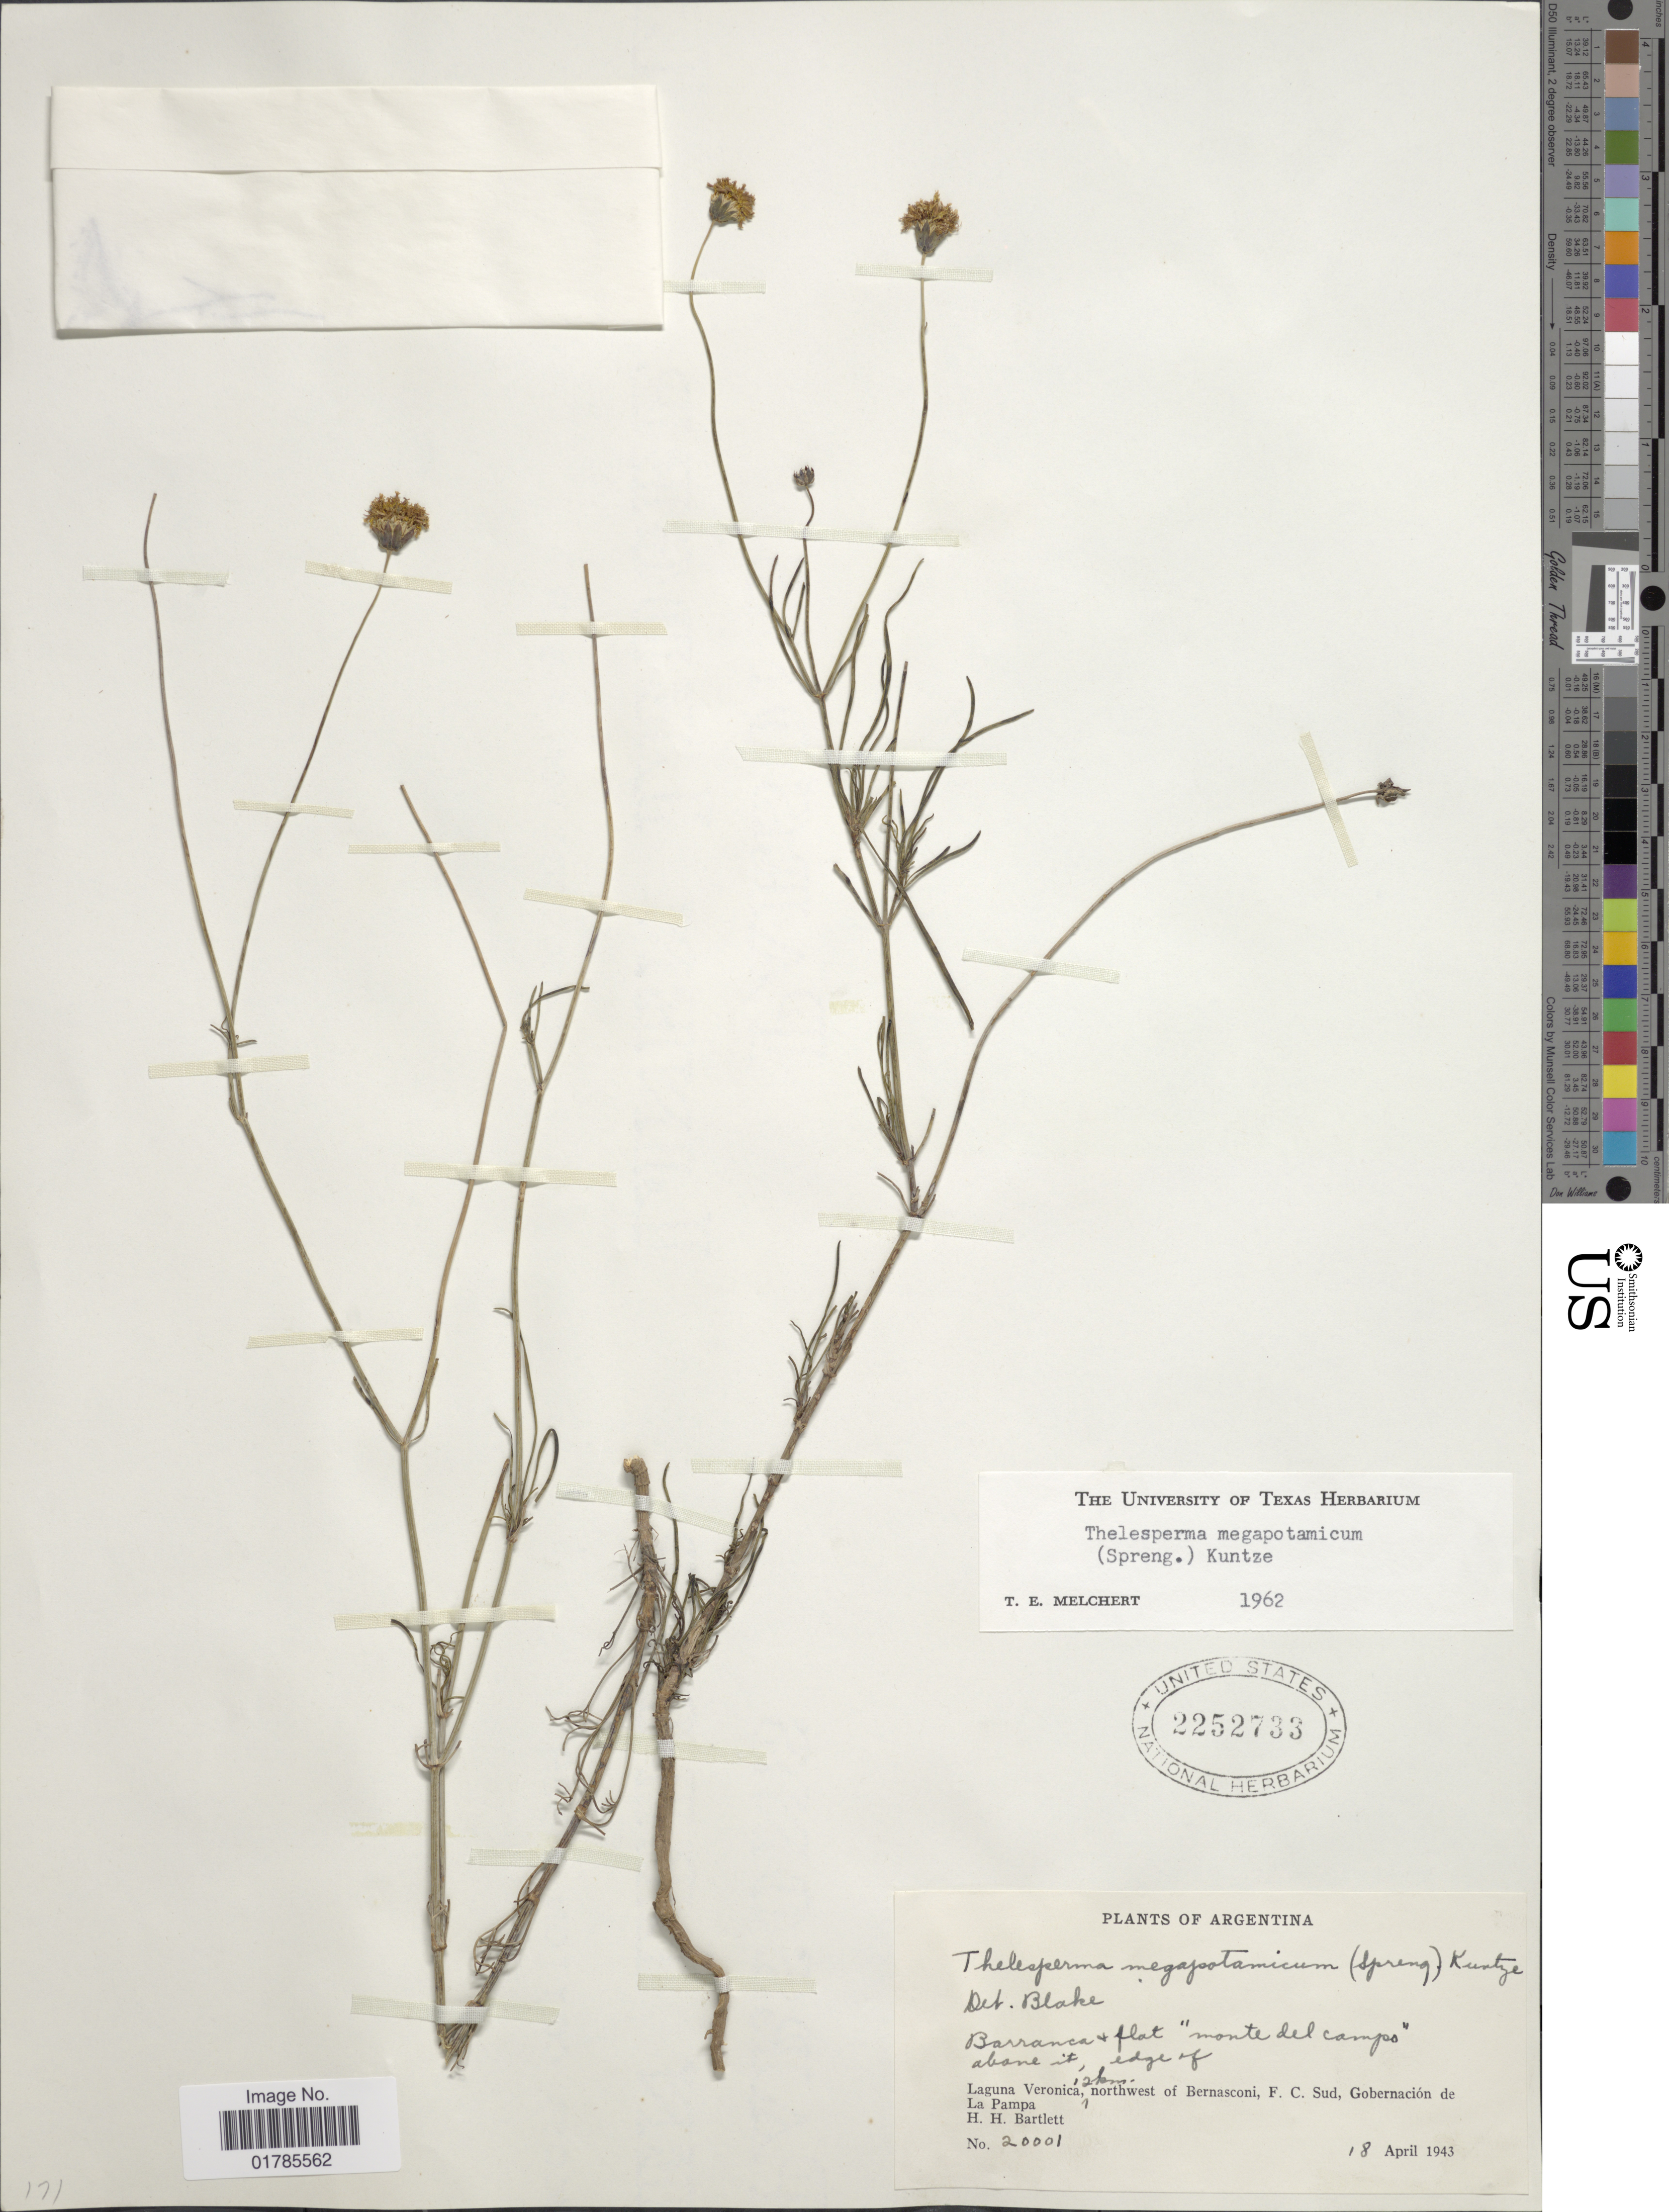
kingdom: Plantae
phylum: Tracheophyta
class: Magnoliopsida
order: Asterales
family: Asteraceae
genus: Thelesperma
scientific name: Thelesperma megapotamicum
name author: (Spreng.) Herter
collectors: H. H. Bartlett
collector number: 20001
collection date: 1943-04-18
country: Argentina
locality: Laguna Veronica, 12 km northwest of Bernasconi, F. C. Sud, Gobernacion de La Pampa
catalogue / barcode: US 2252733